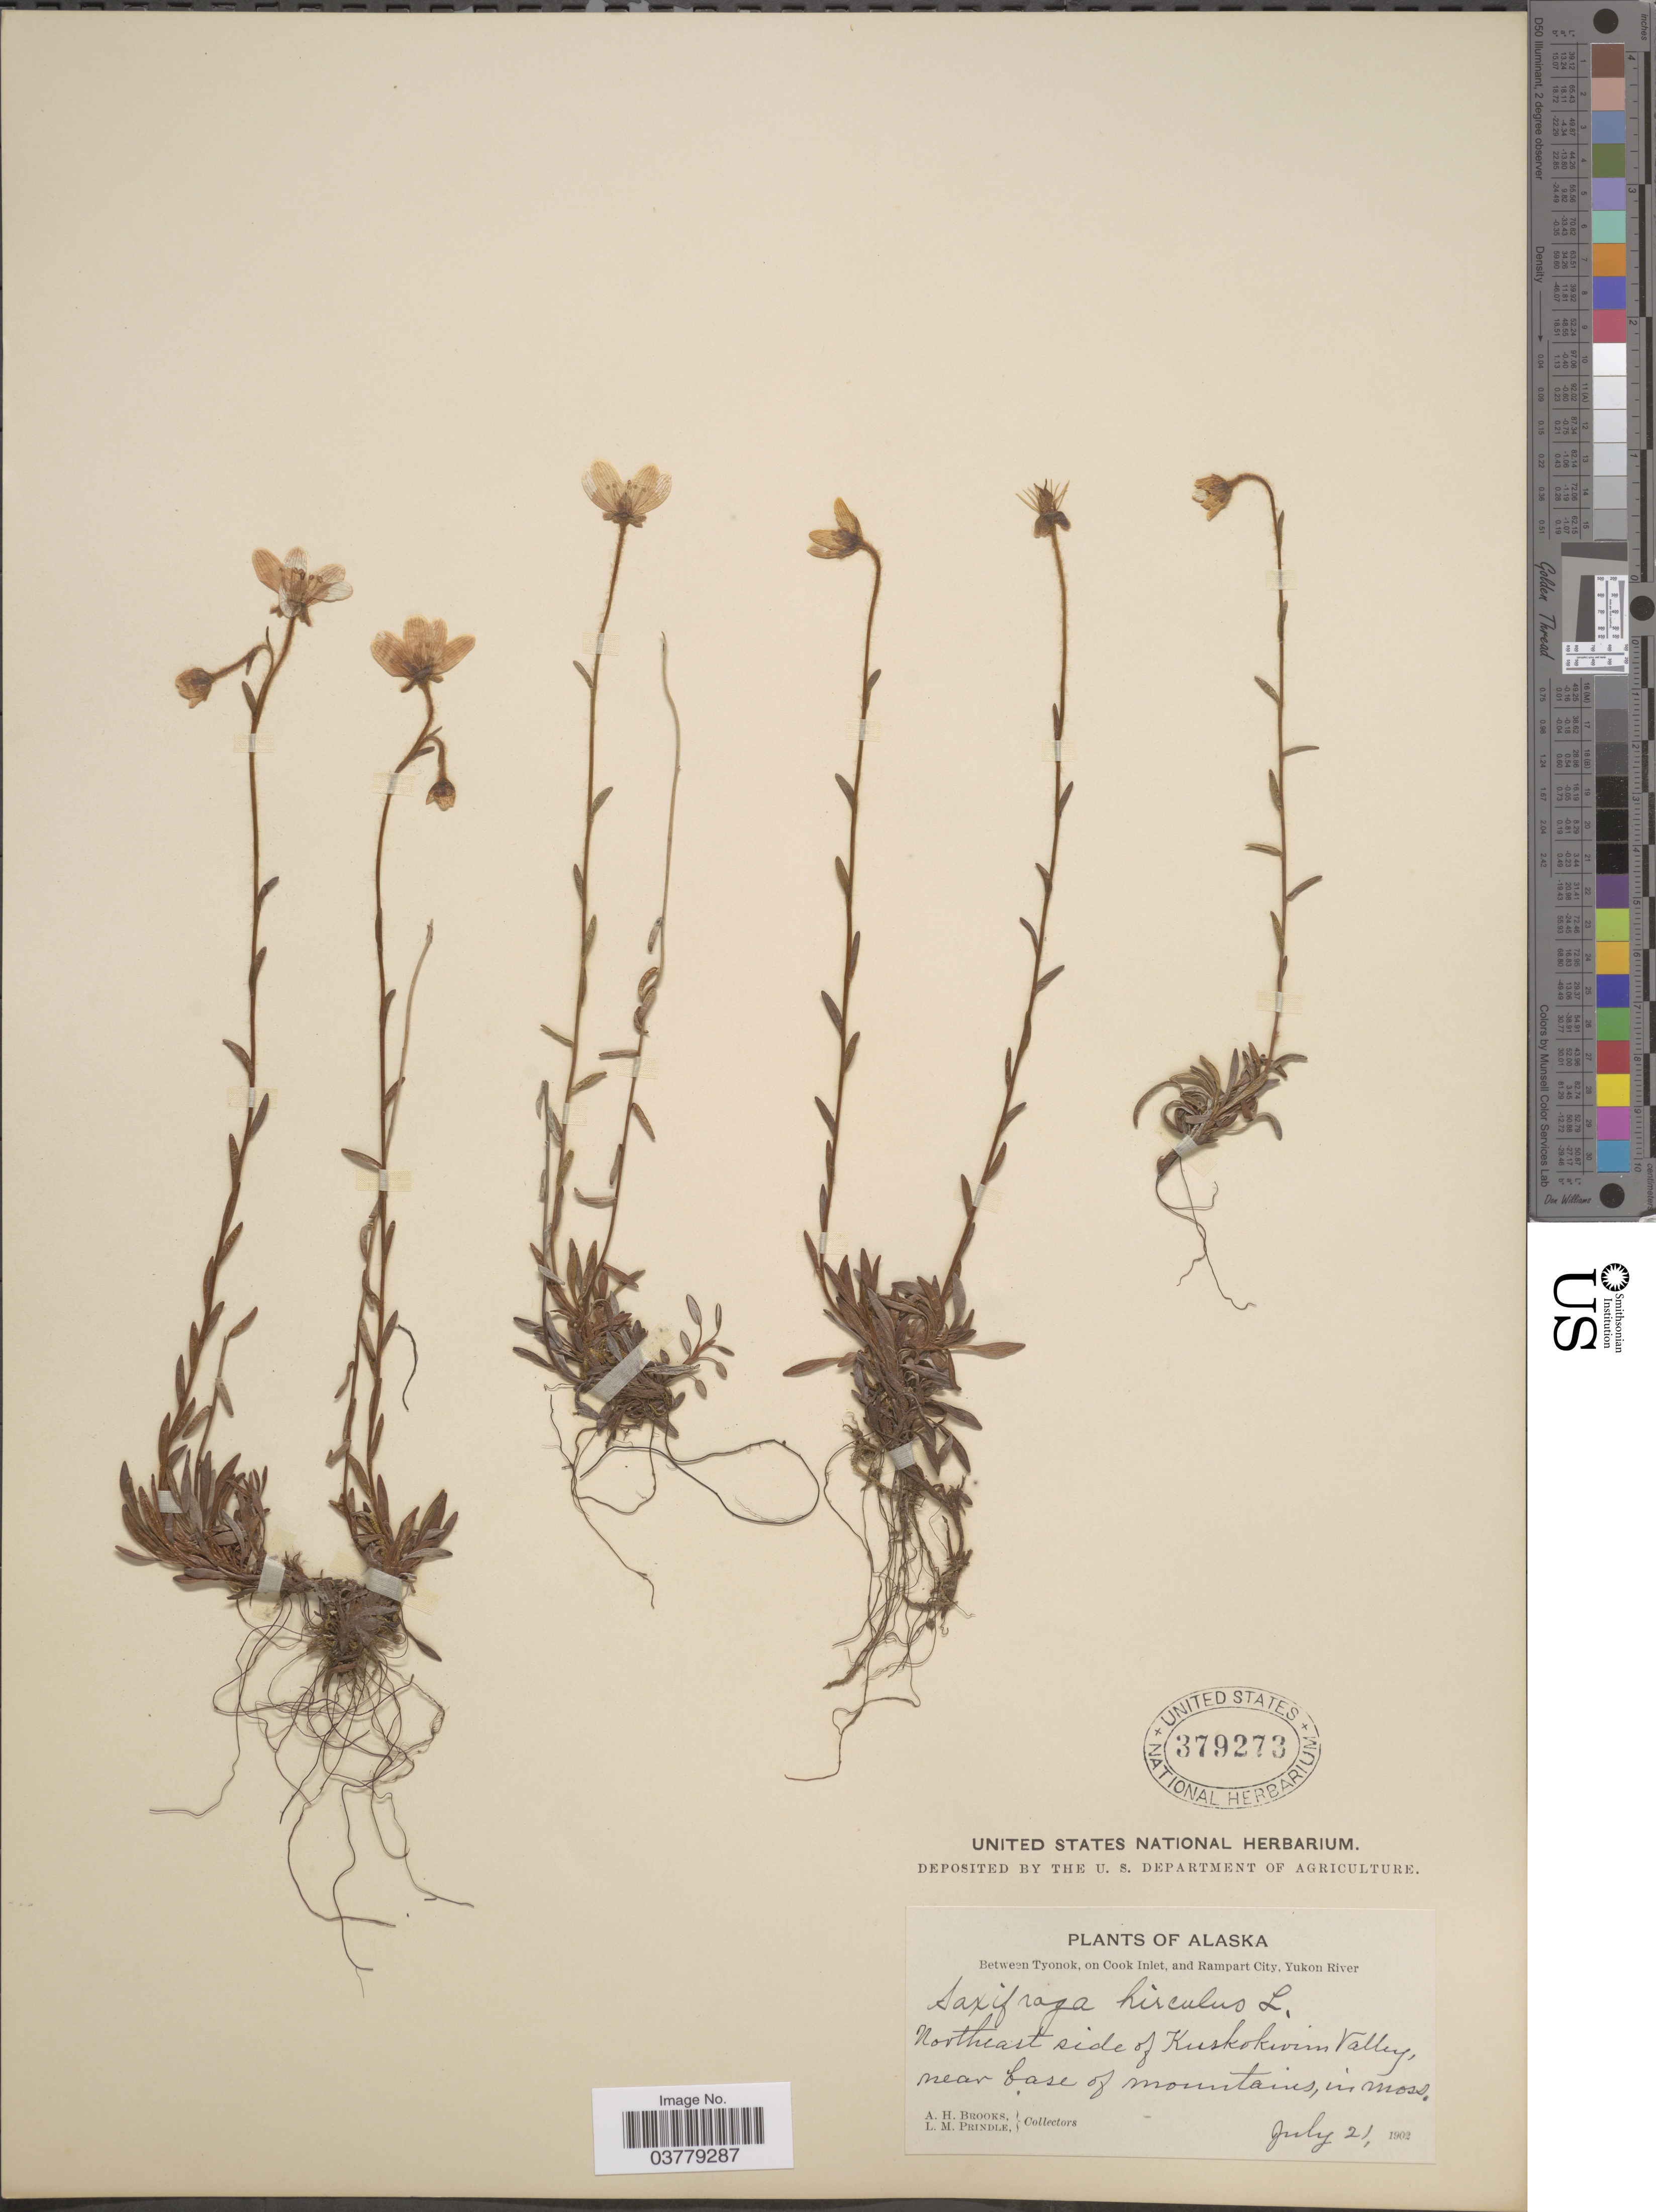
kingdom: Plantae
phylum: Tracheophyta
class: Magnoliopsida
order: Saxifragales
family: Saxifragaceae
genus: Saxifraga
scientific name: Saxifraga hirculus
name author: L.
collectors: A. Brooks & L. Prindle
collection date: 1902-07-21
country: United States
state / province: Alaska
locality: Between Tyonok, on Cook Inlet, and Rampart City, Yukon River. Northeast side of Kuskokivim Valley, near base of mountains, in moss.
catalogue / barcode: US 379273